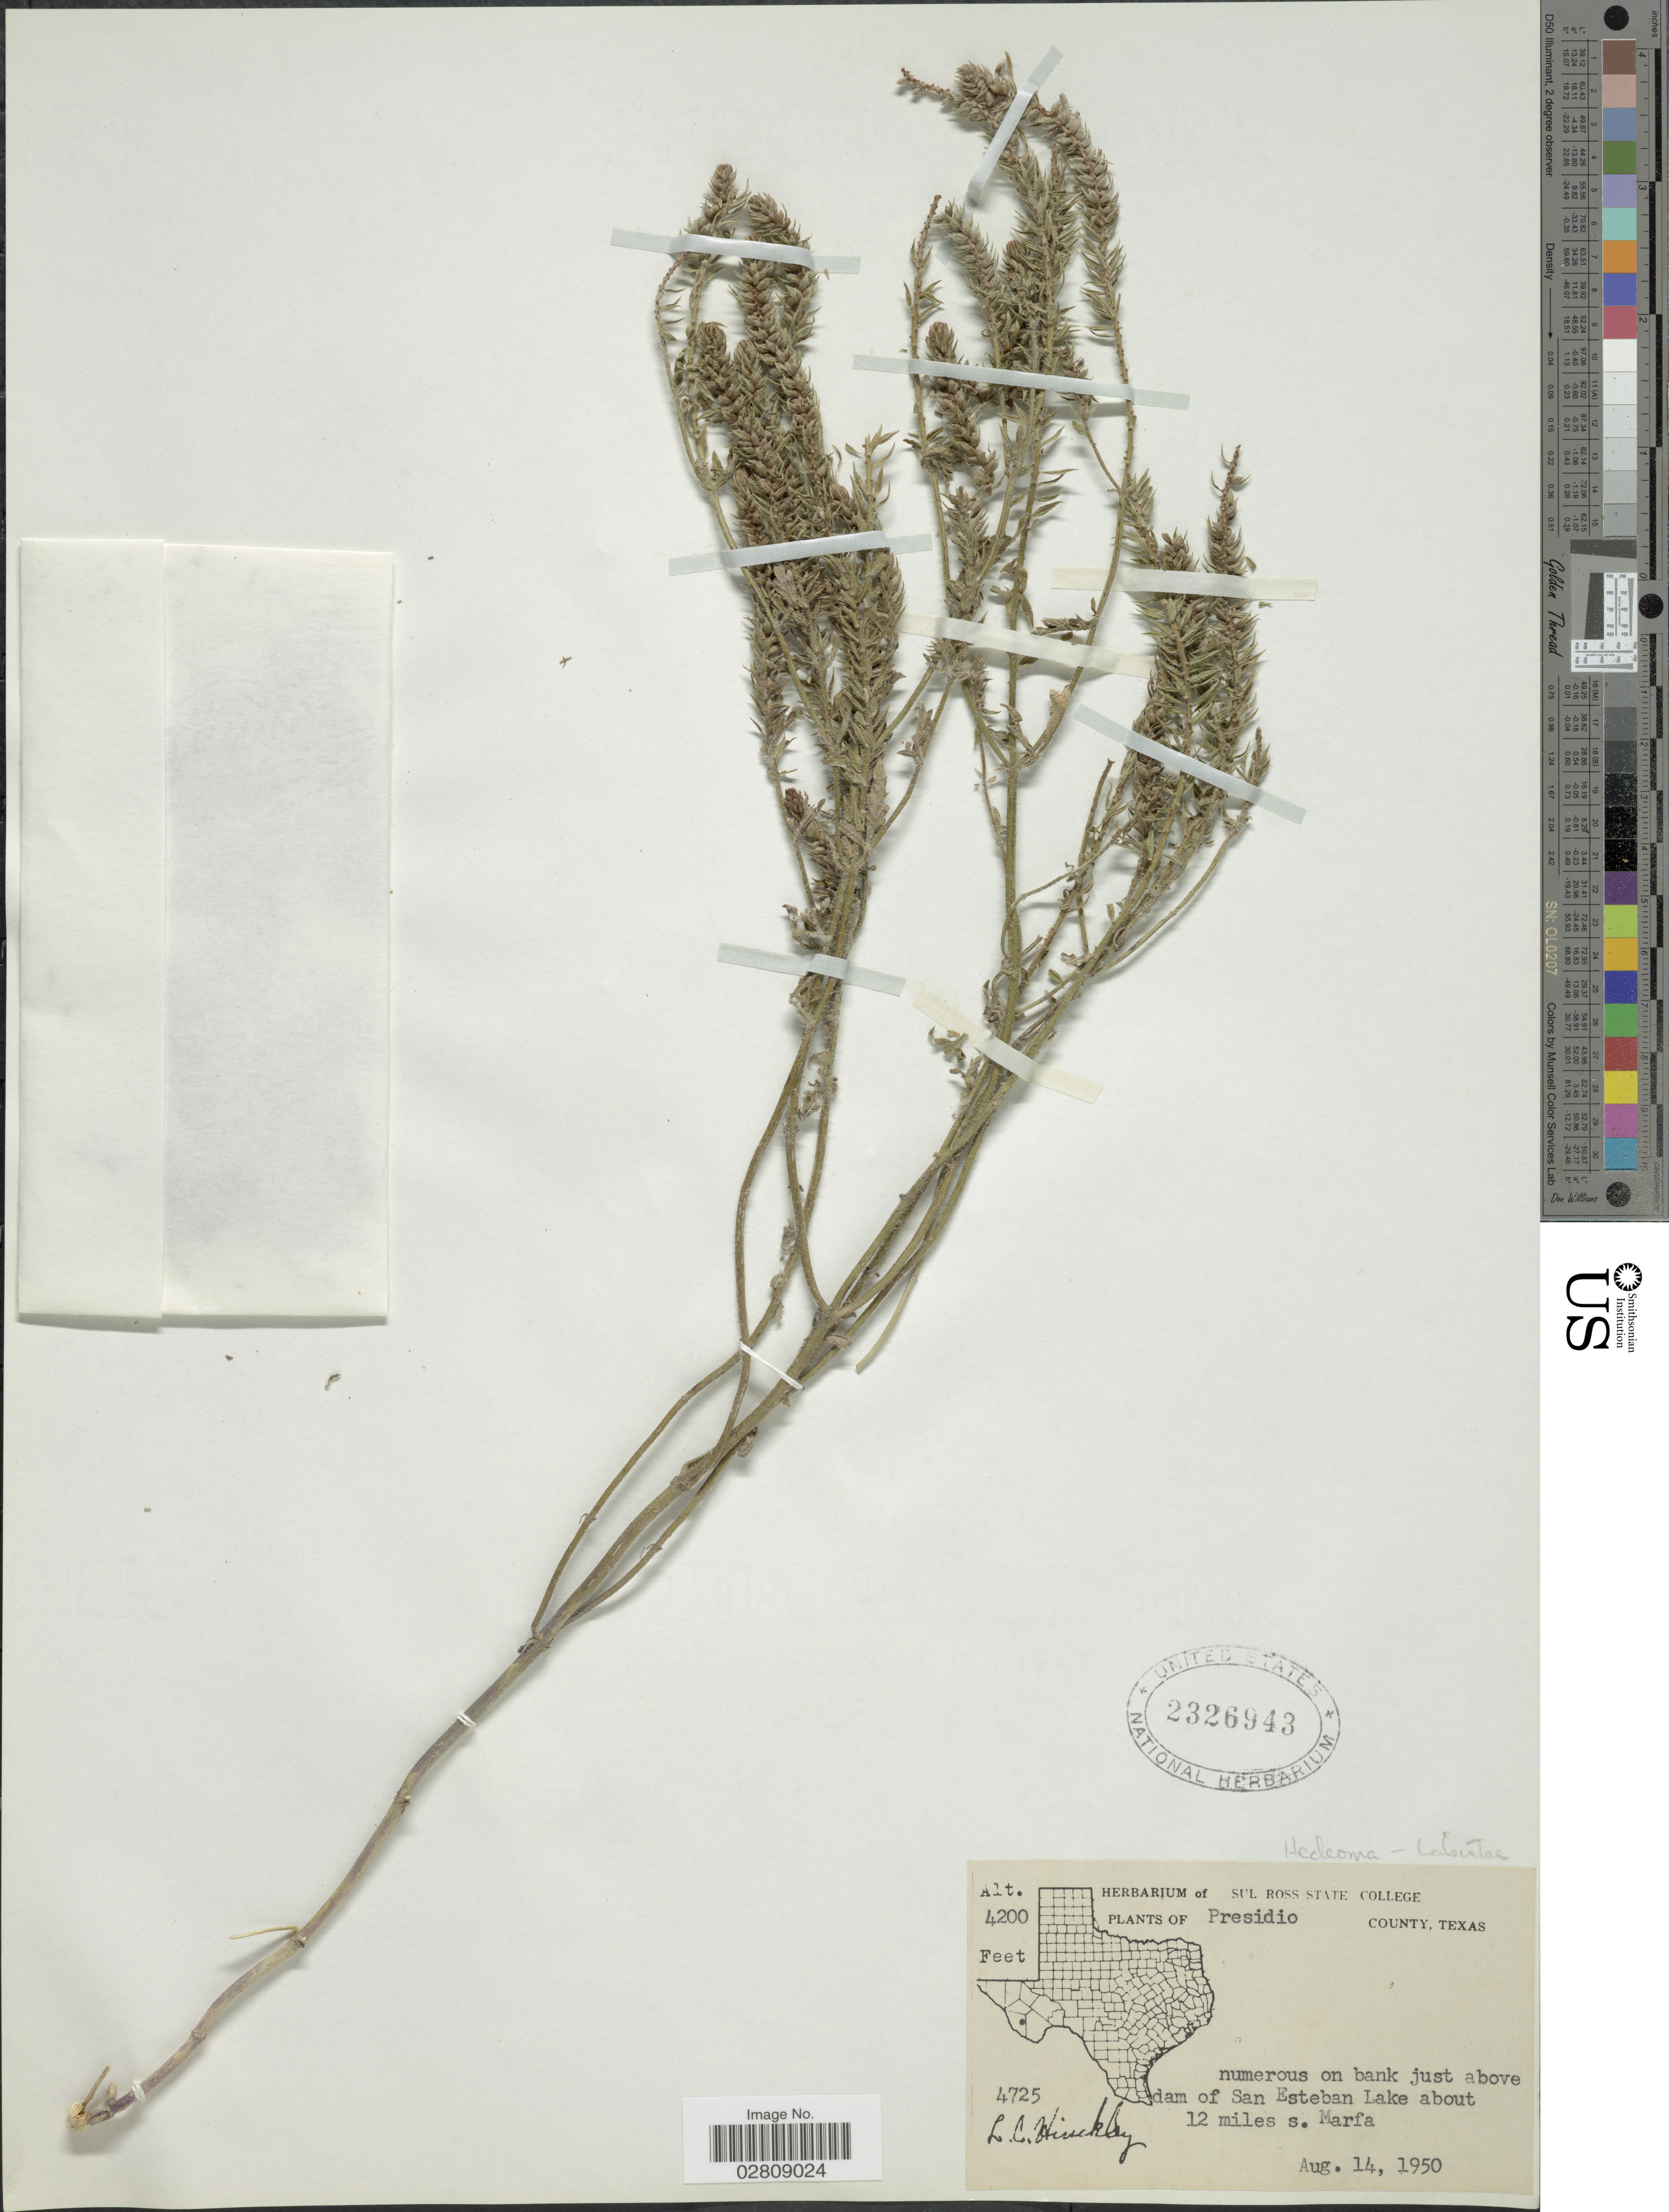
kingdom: Plantae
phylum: Tracheophyta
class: Magnoliopsida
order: Lamiales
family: Lamiaceae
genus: Hedeoma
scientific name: Hedeoma sp.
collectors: L. Hinckley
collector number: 4725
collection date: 1950-08-14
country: United States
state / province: Texas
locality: Presidio County, numerous on bank just above dam of San Esteban Lake about 12 miles s. Marfa.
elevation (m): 1280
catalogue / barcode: US 2326943